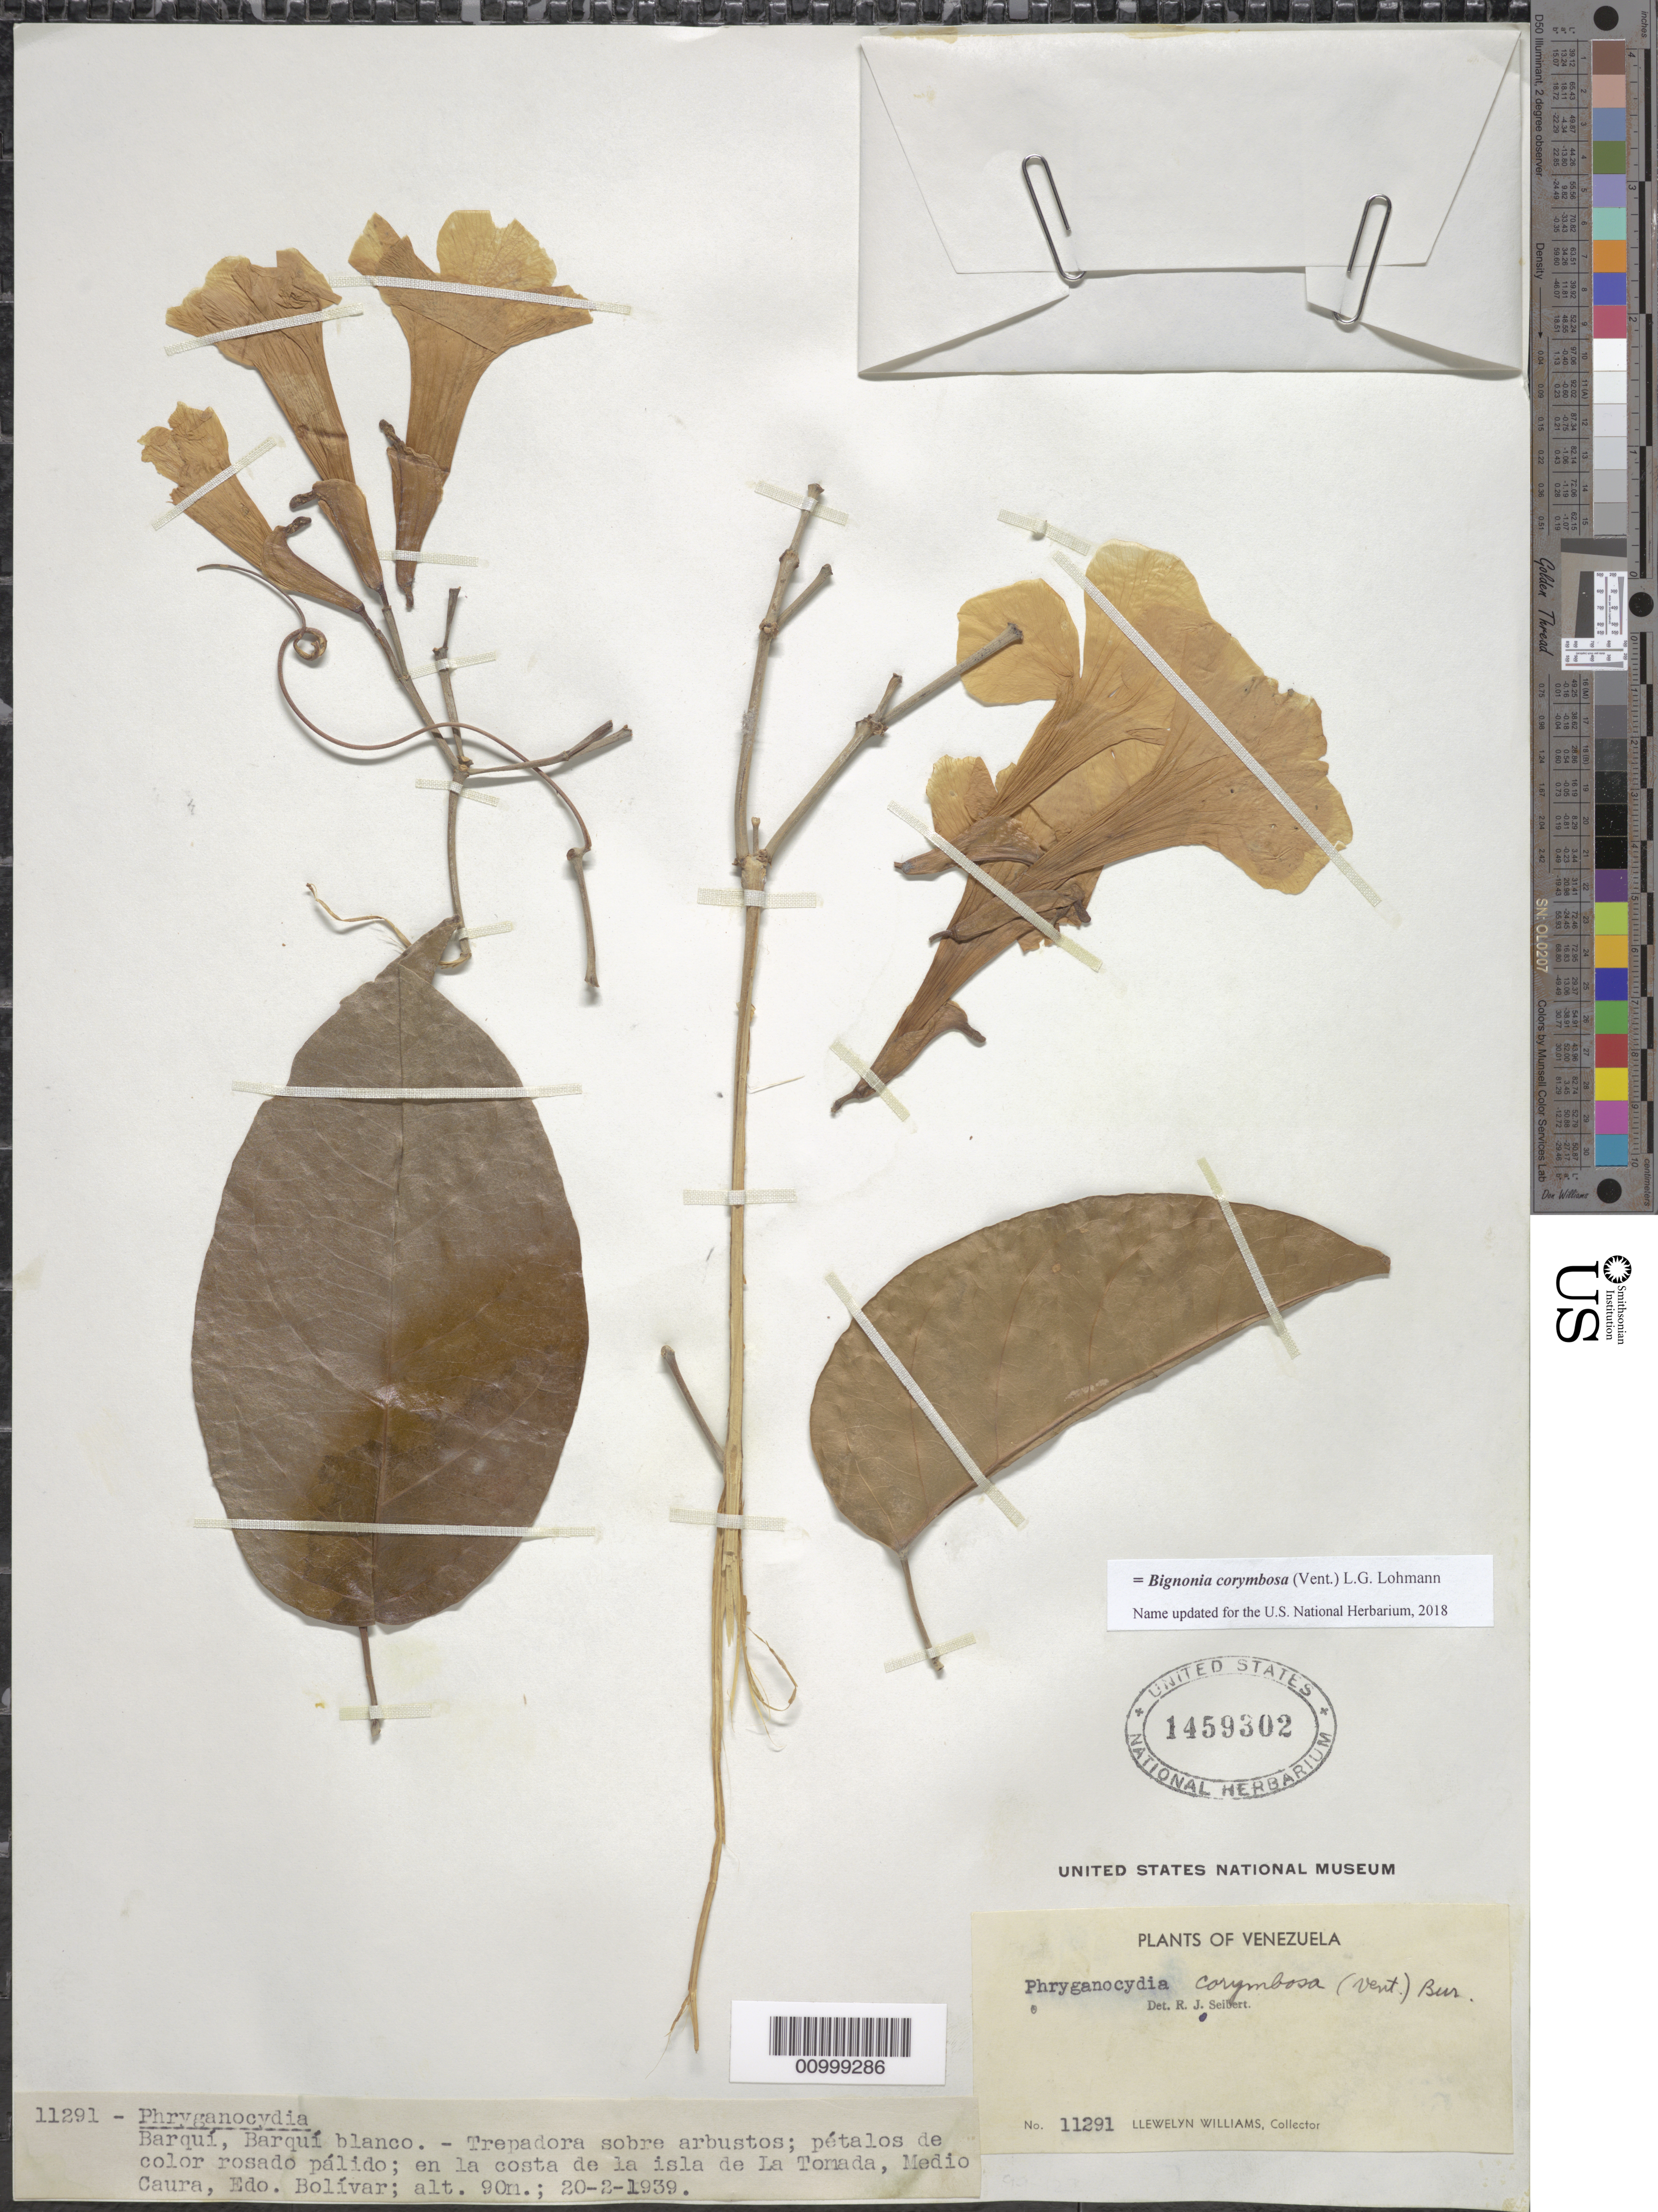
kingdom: Plantae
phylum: Tracheophyta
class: Magnoliopsida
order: Lamiales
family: Bignoniaceae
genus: Bignonia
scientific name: Bignonia corymbosa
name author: (Vent.) L.G. Lohmann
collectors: Ll. Williams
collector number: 11291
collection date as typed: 20-Feb-39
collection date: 1939-02-20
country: Venezuela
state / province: Bolívar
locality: En la costa de la isla de La Tomada, Medio Caura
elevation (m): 90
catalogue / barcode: US 1459302